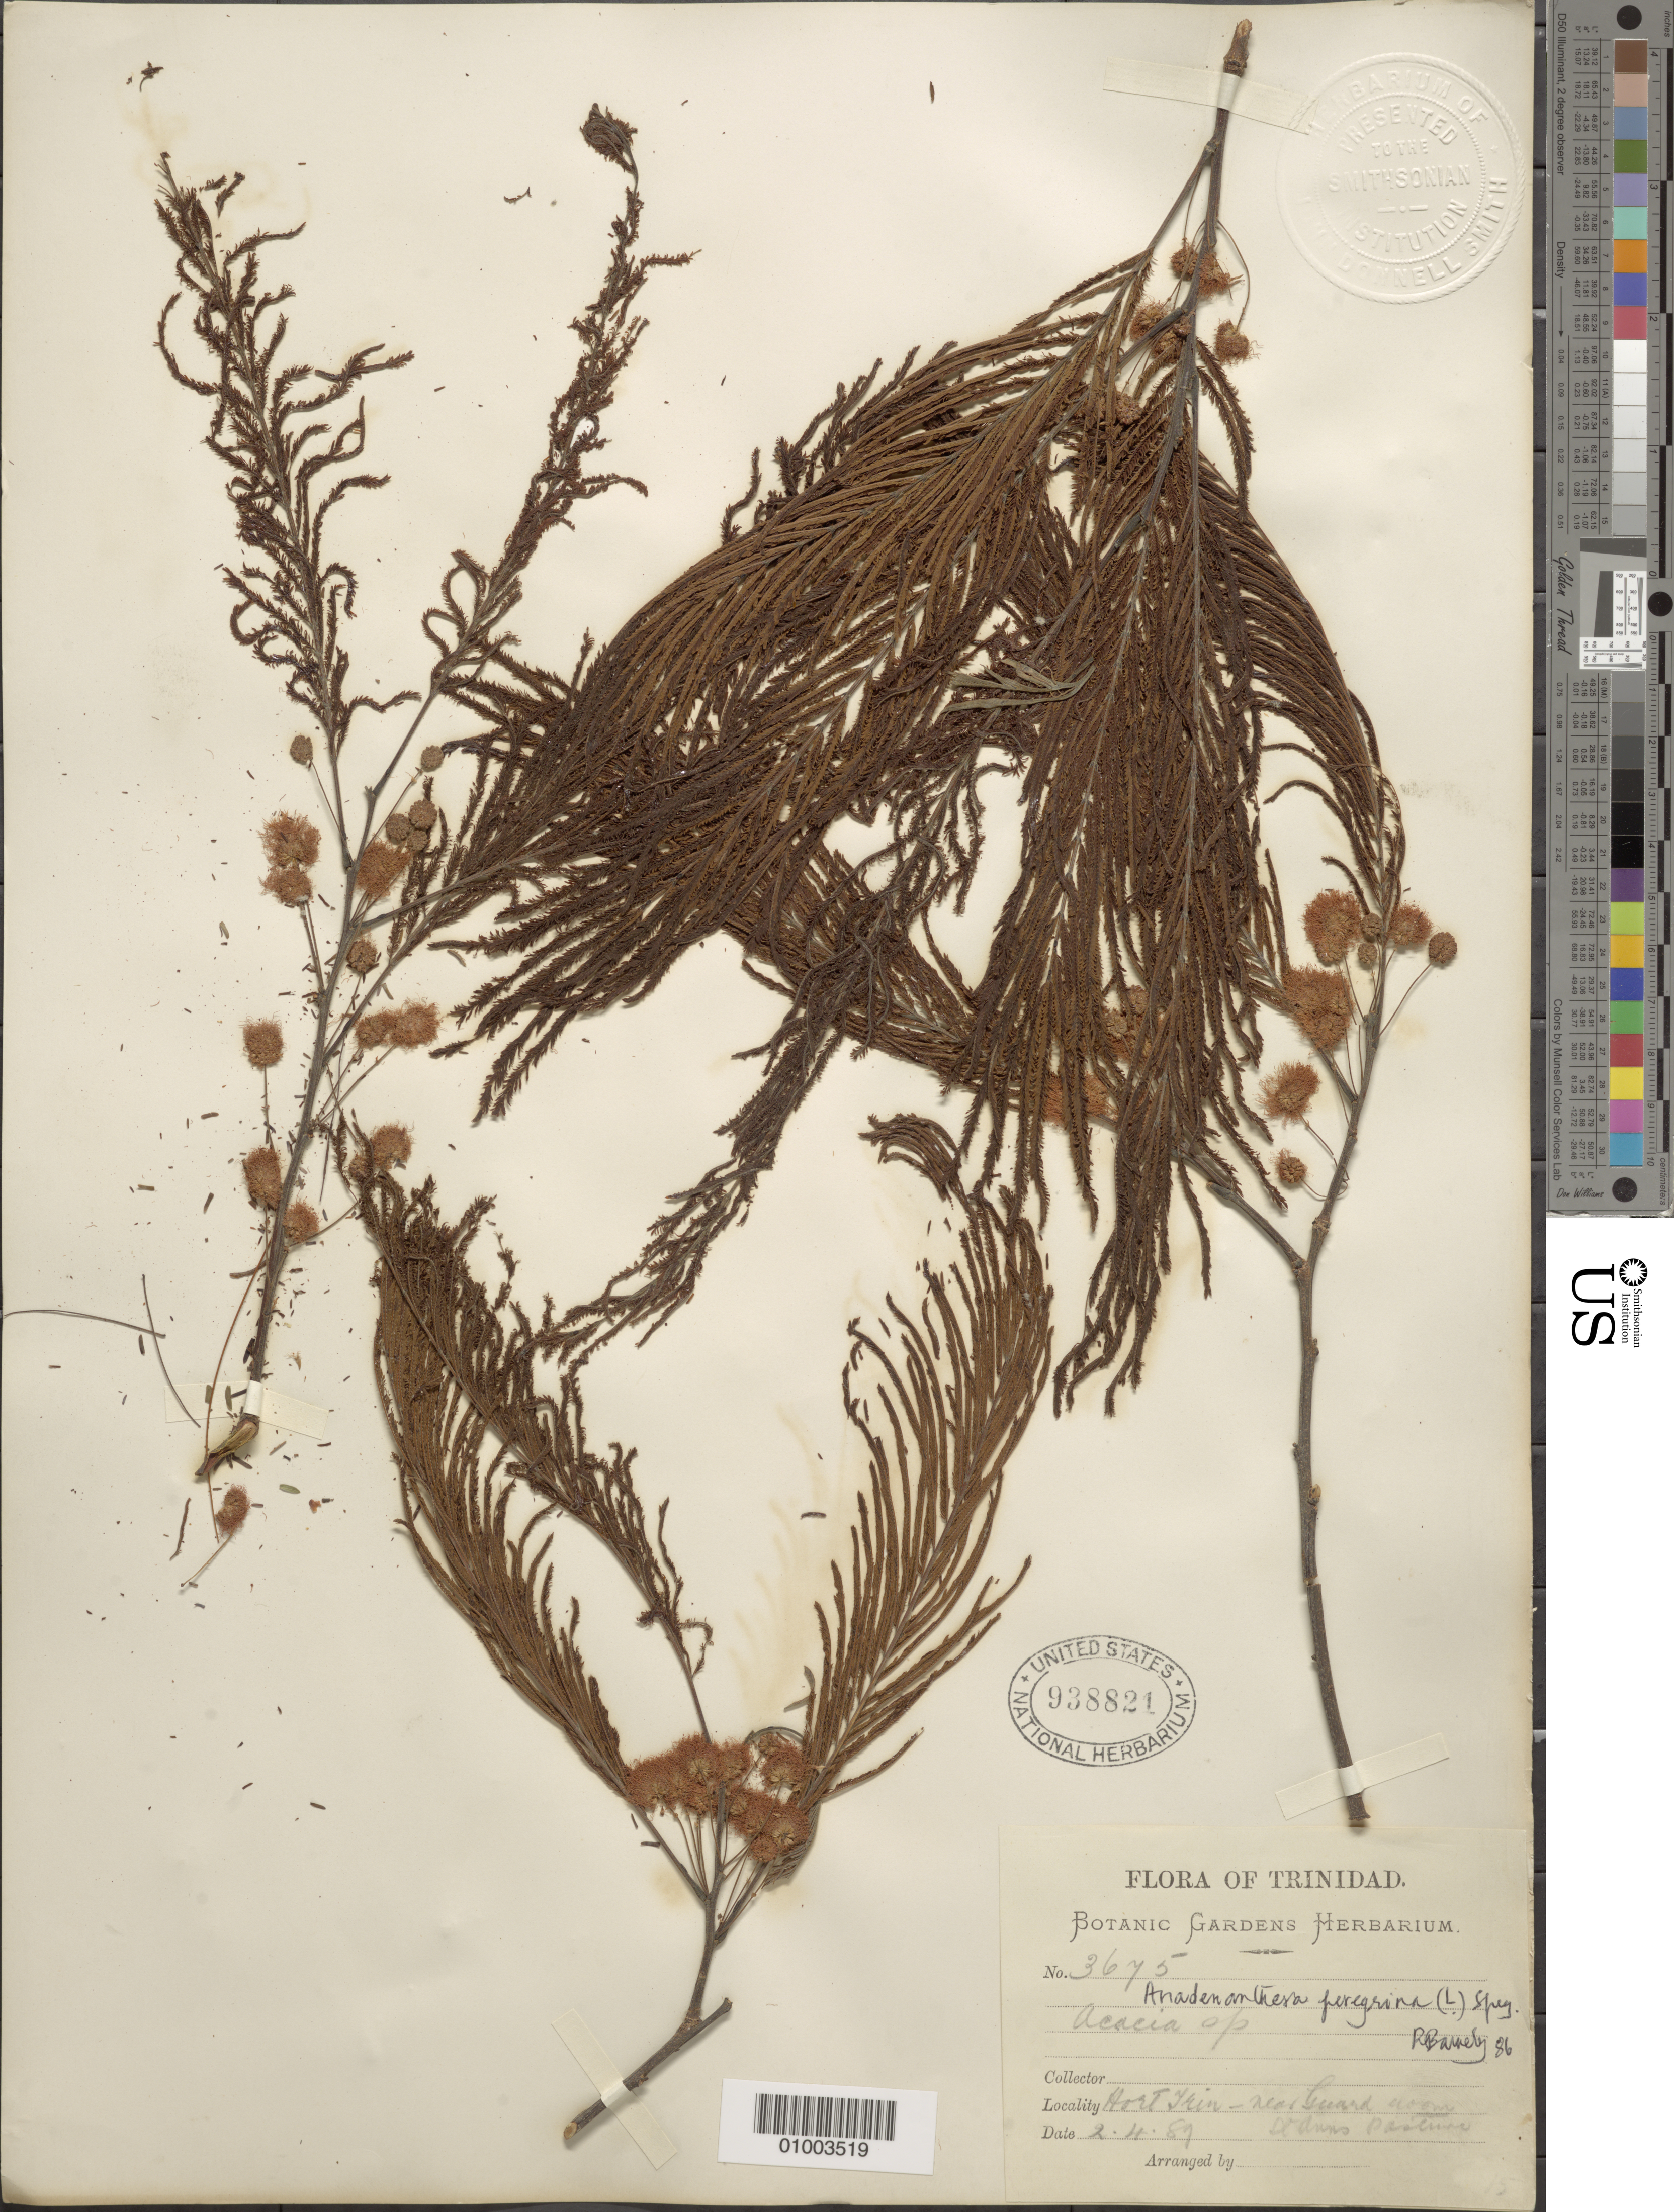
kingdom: Plantae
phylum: Tracheophyta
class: Magnoliopsida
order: Fabales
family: Fabaceae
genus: Anadenanthera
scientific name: Anadenanthera peregrina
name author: (L.) Speg.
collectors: Botanic Gardens Herbarium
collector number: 3675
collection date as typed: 02 Apr 1889 or 04 Feb 1889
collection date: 1889-02-04 or 1889-04-02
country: Trinidad and Tobago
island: Trinidad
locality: Hort Trin - near guard room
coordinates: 0 N, 0 E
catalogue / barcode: US 938821